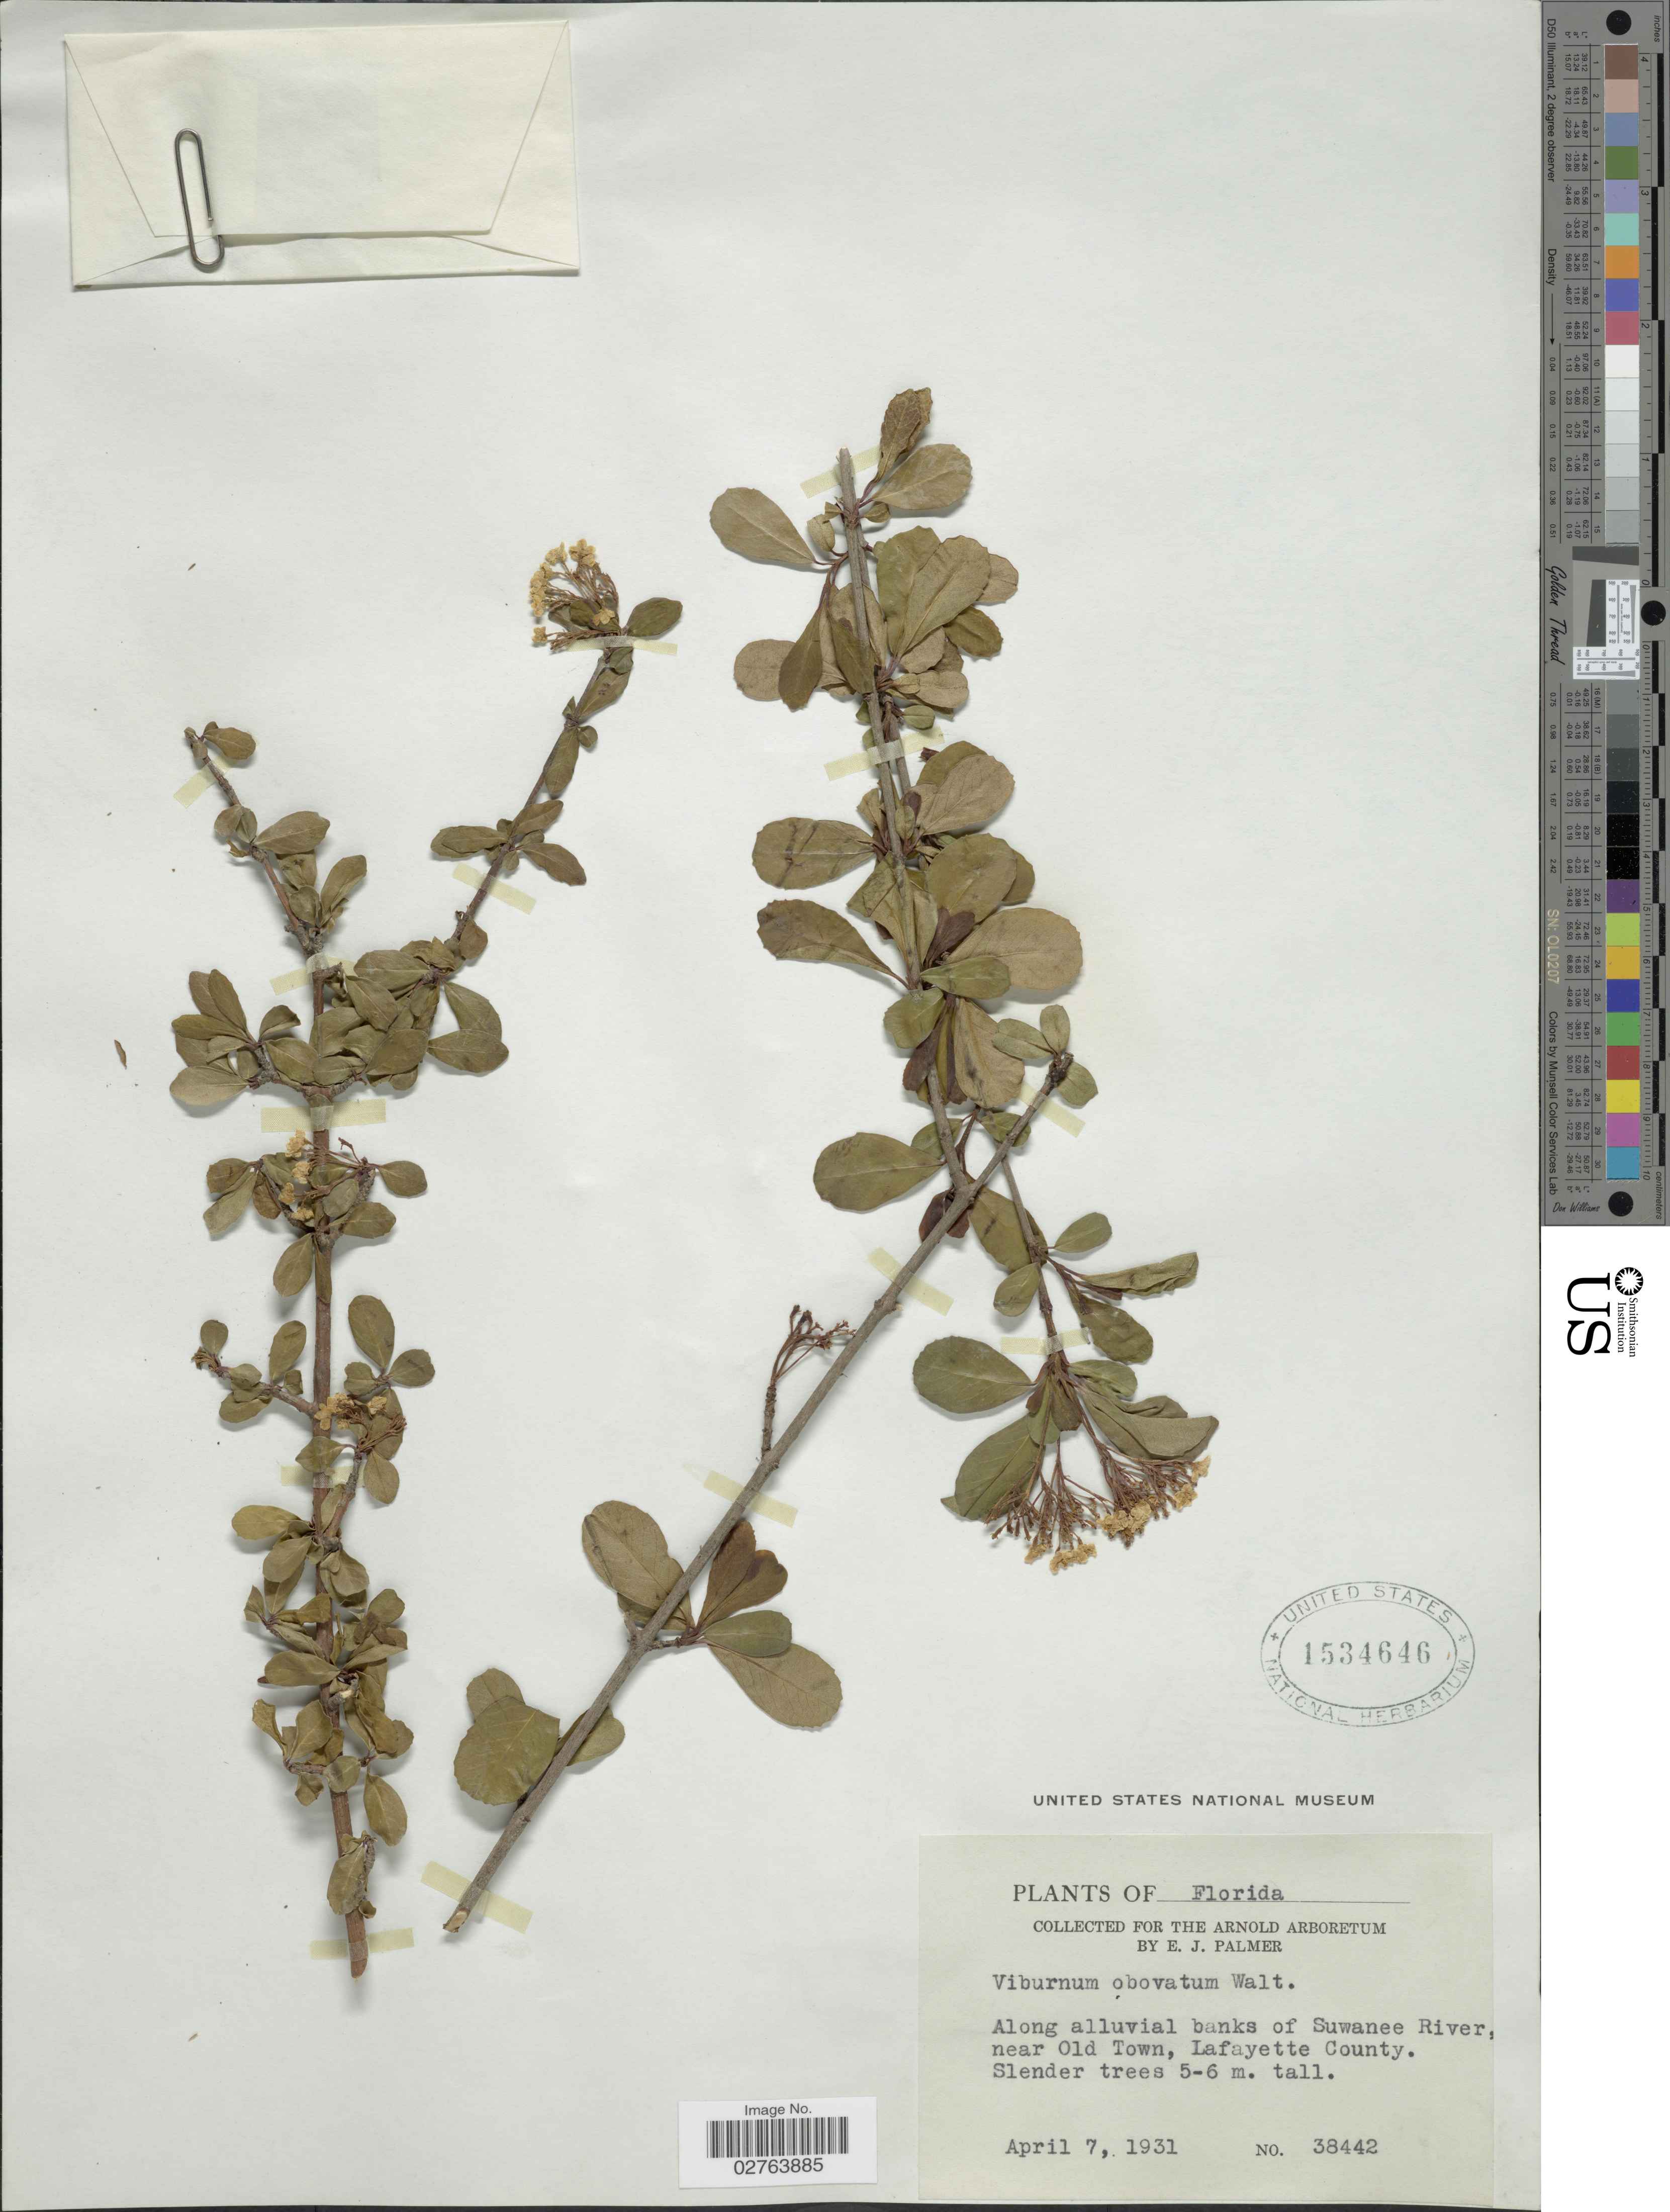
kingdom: Plantae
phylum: Tracheophyta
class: Magnoliopsida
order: Dipsacales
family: Viburnaceae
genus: Viburnum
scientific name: Viburnum obovatum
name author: Walter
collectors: E. J. Palmer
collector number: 38442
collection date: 1931-04-07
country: United States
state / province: Florida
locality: Along alluvial banks of Suwanee River, near old Town, Lafayette County.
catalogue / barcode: US 1534646